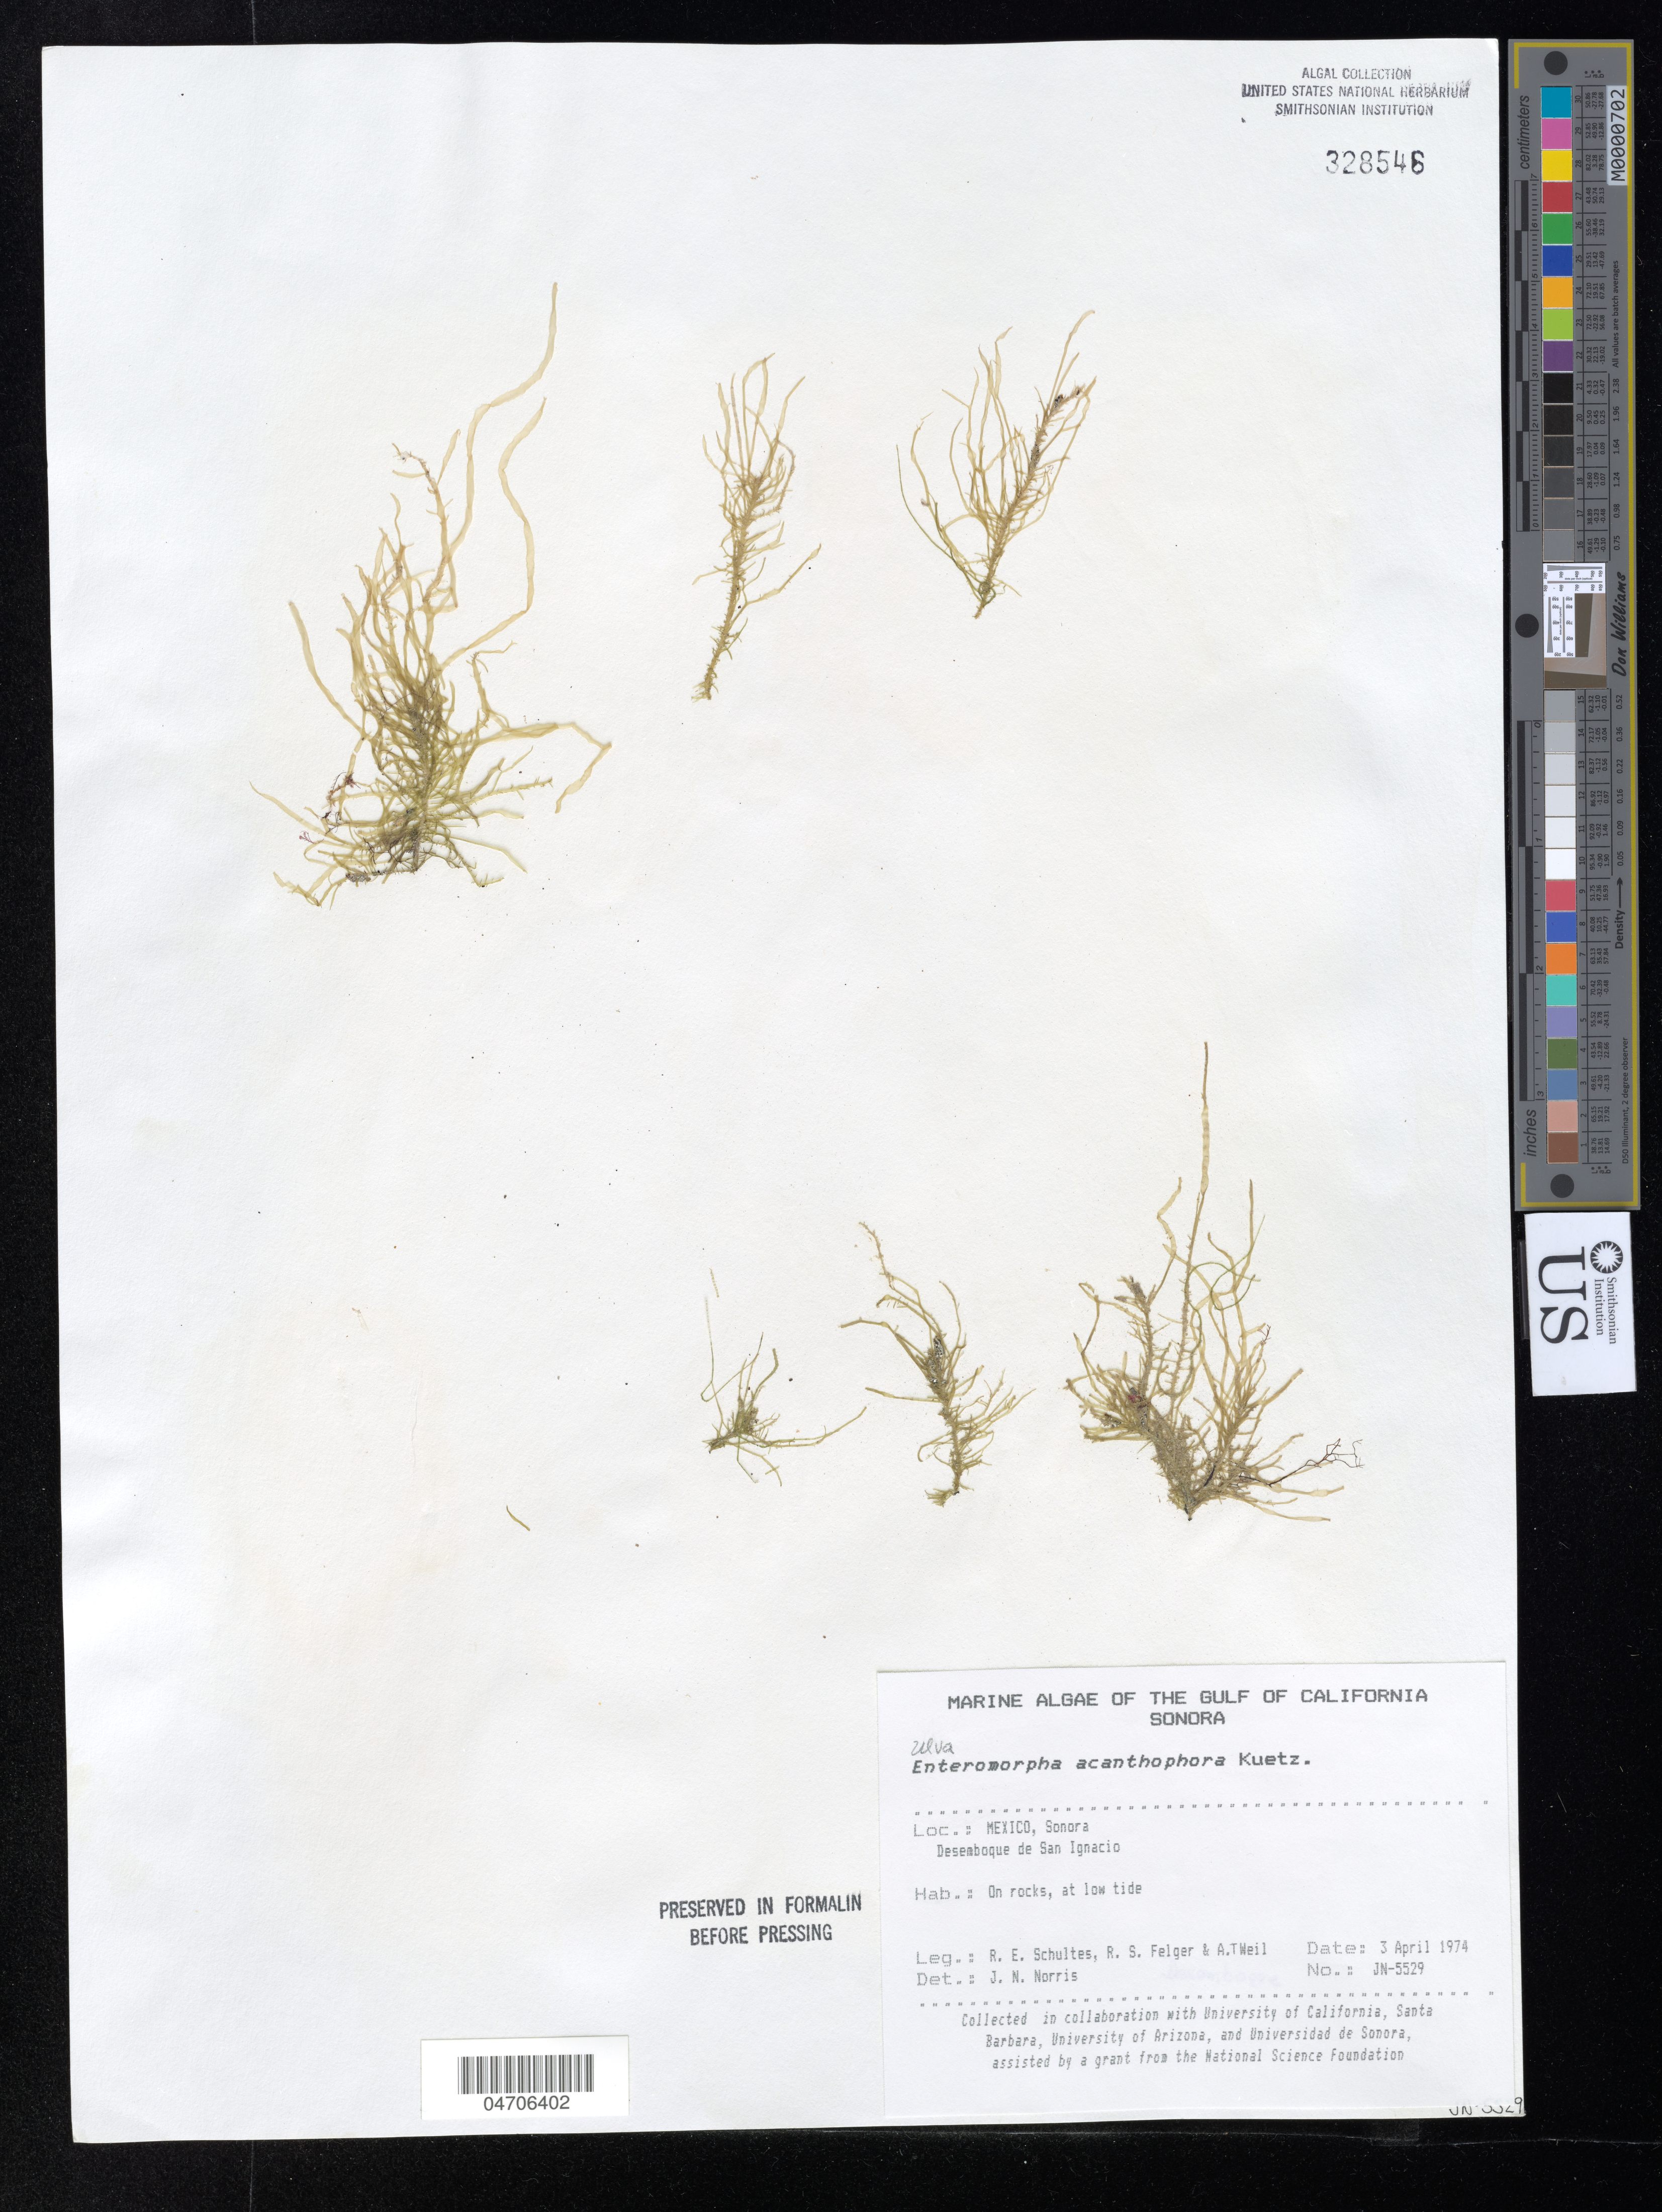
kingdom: Plantae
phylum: Chlorophyta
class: Ulvophyceae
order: Ulvales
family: Ulvaceae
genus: Enteromorpha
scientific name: Enteromorpha acanthophora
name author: Kütz.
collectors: R. E. Schultes, R. S. Felger & A. T. Weil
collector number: JN-5529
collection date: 1974-04-03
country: Mexico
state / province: Sonora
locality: The Gulf of California. Desemboque de San Ignacio.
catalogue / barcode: US 328546